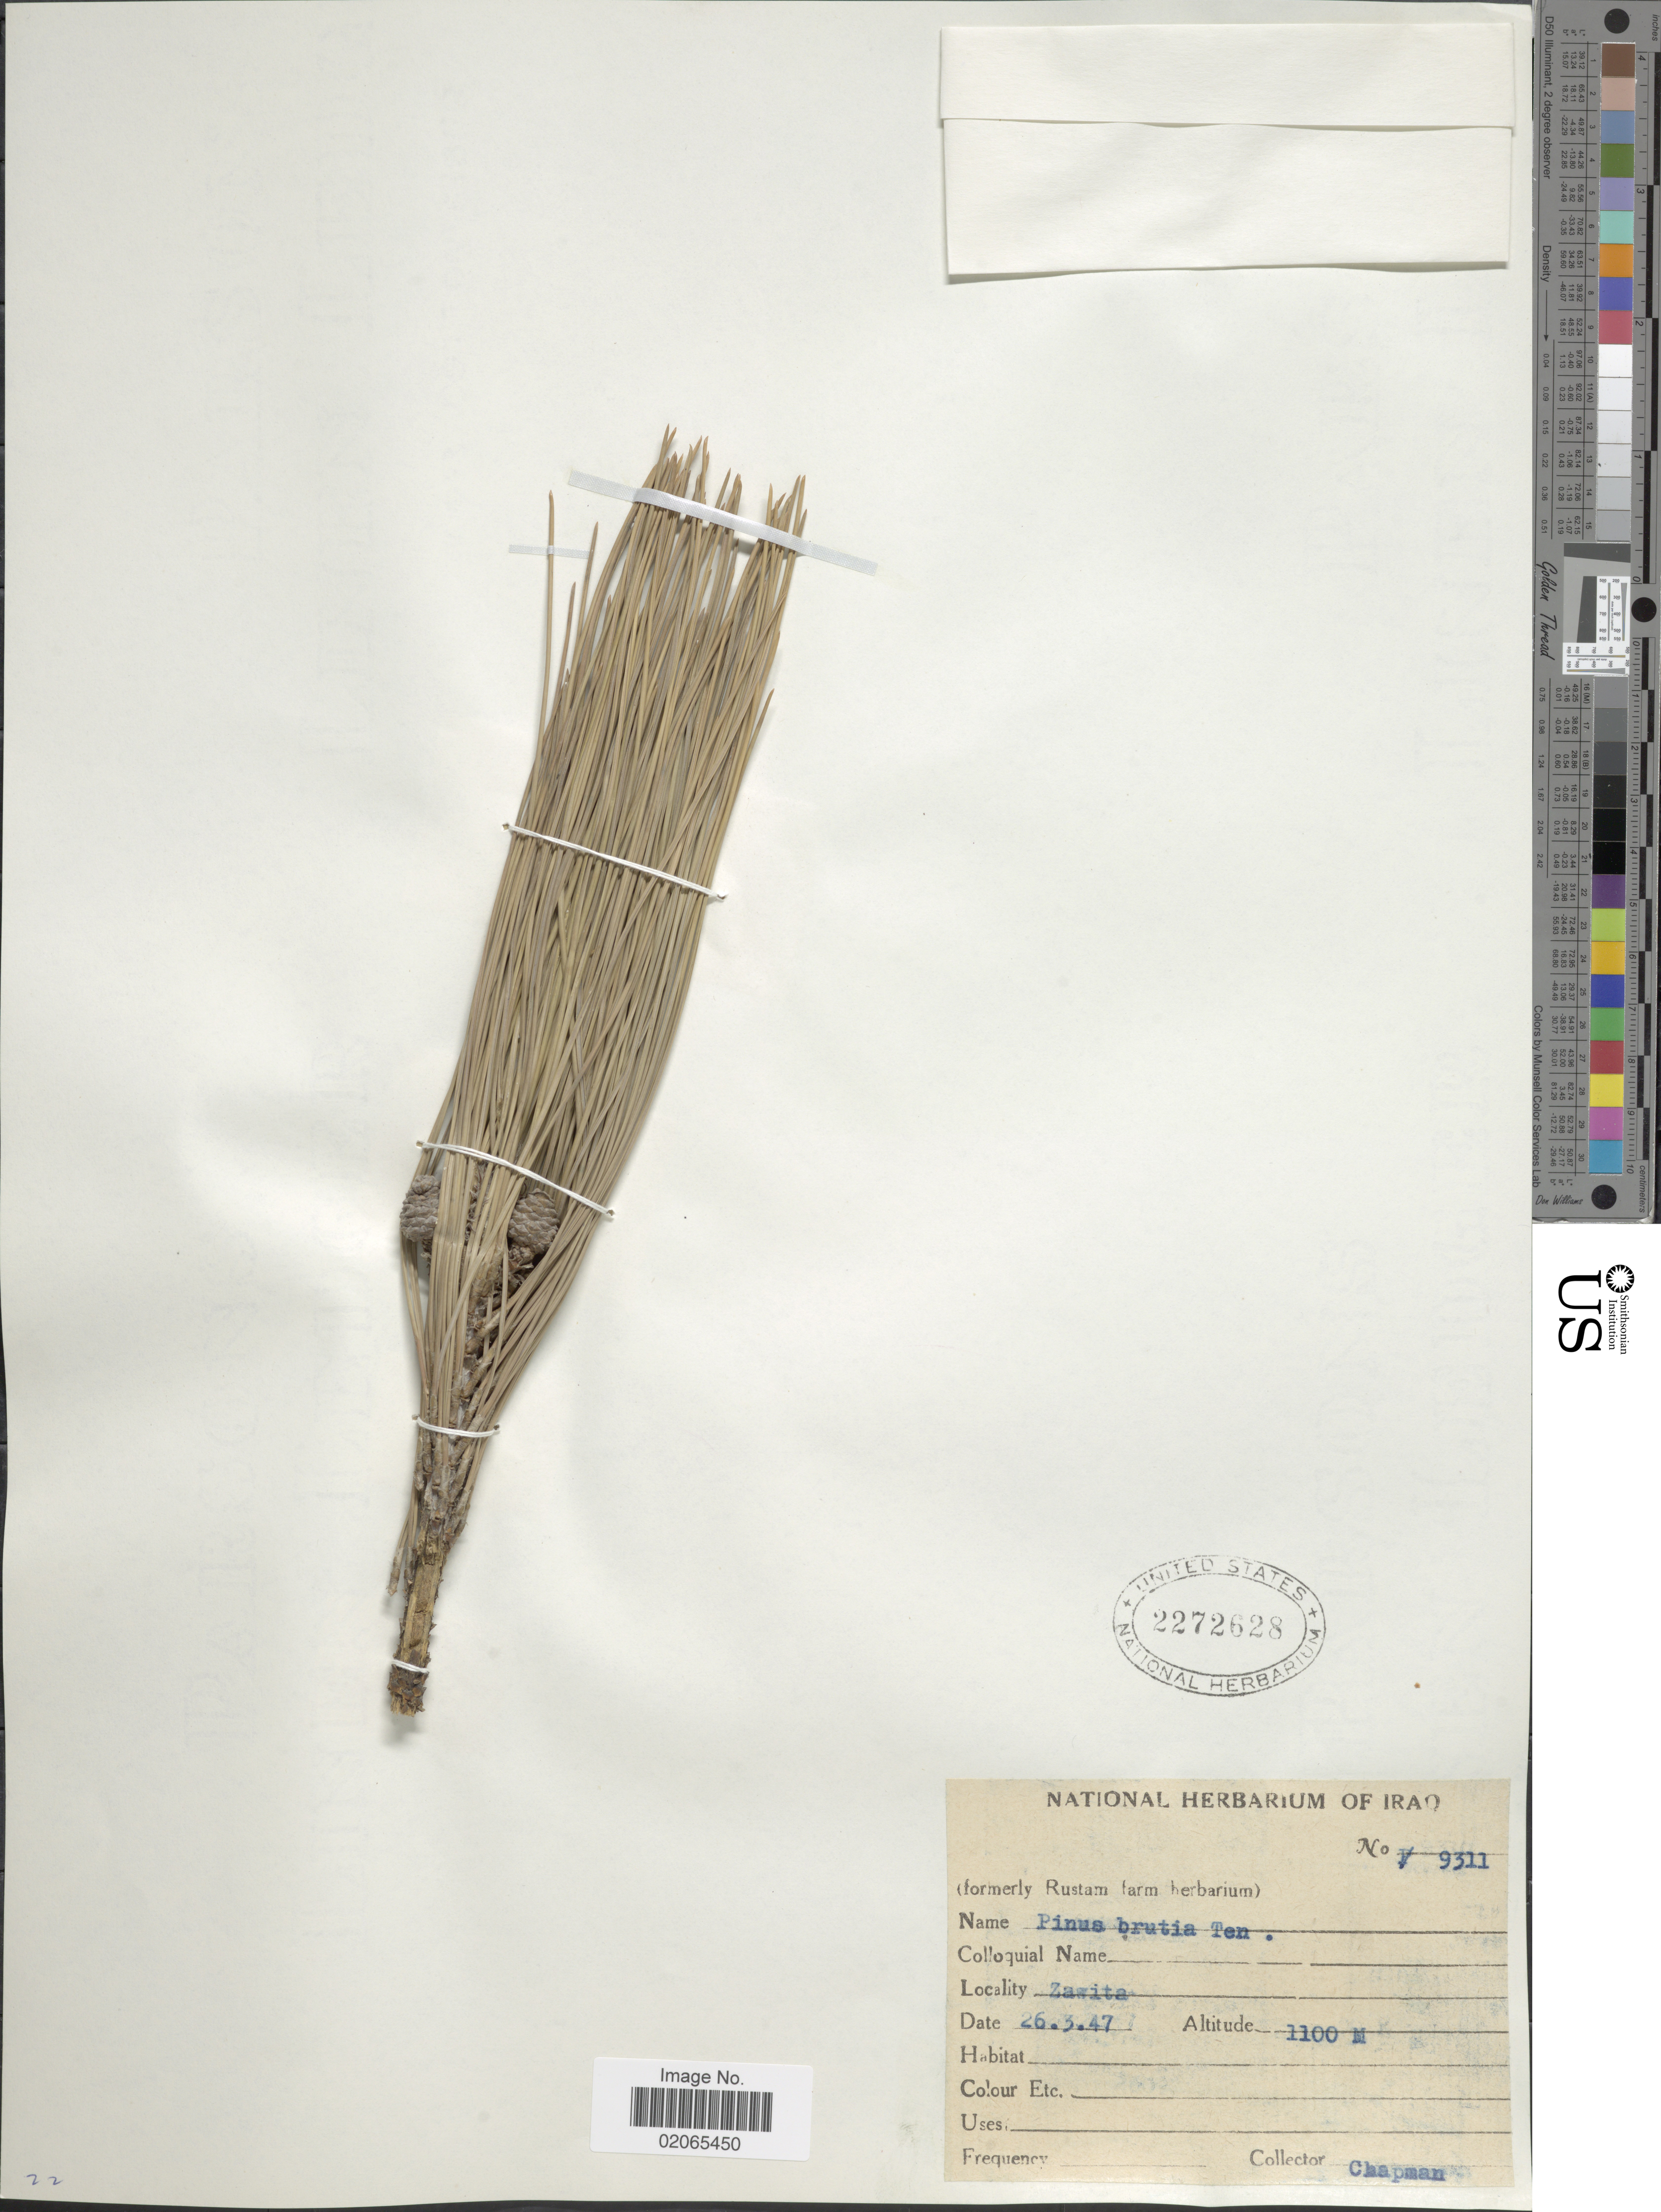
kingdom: Plantae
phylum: Tracheophyta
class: Pinopsida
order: Pinales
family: Pinaceae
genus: Pinus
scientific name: Pinus brutia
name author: Ten.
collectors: A. Chapman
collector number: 9311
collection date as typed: Transcribed d/m/y: 26/3/47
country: Iraq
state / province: Dahūk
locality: Zawita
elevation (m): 1100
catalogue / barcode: US 2272628